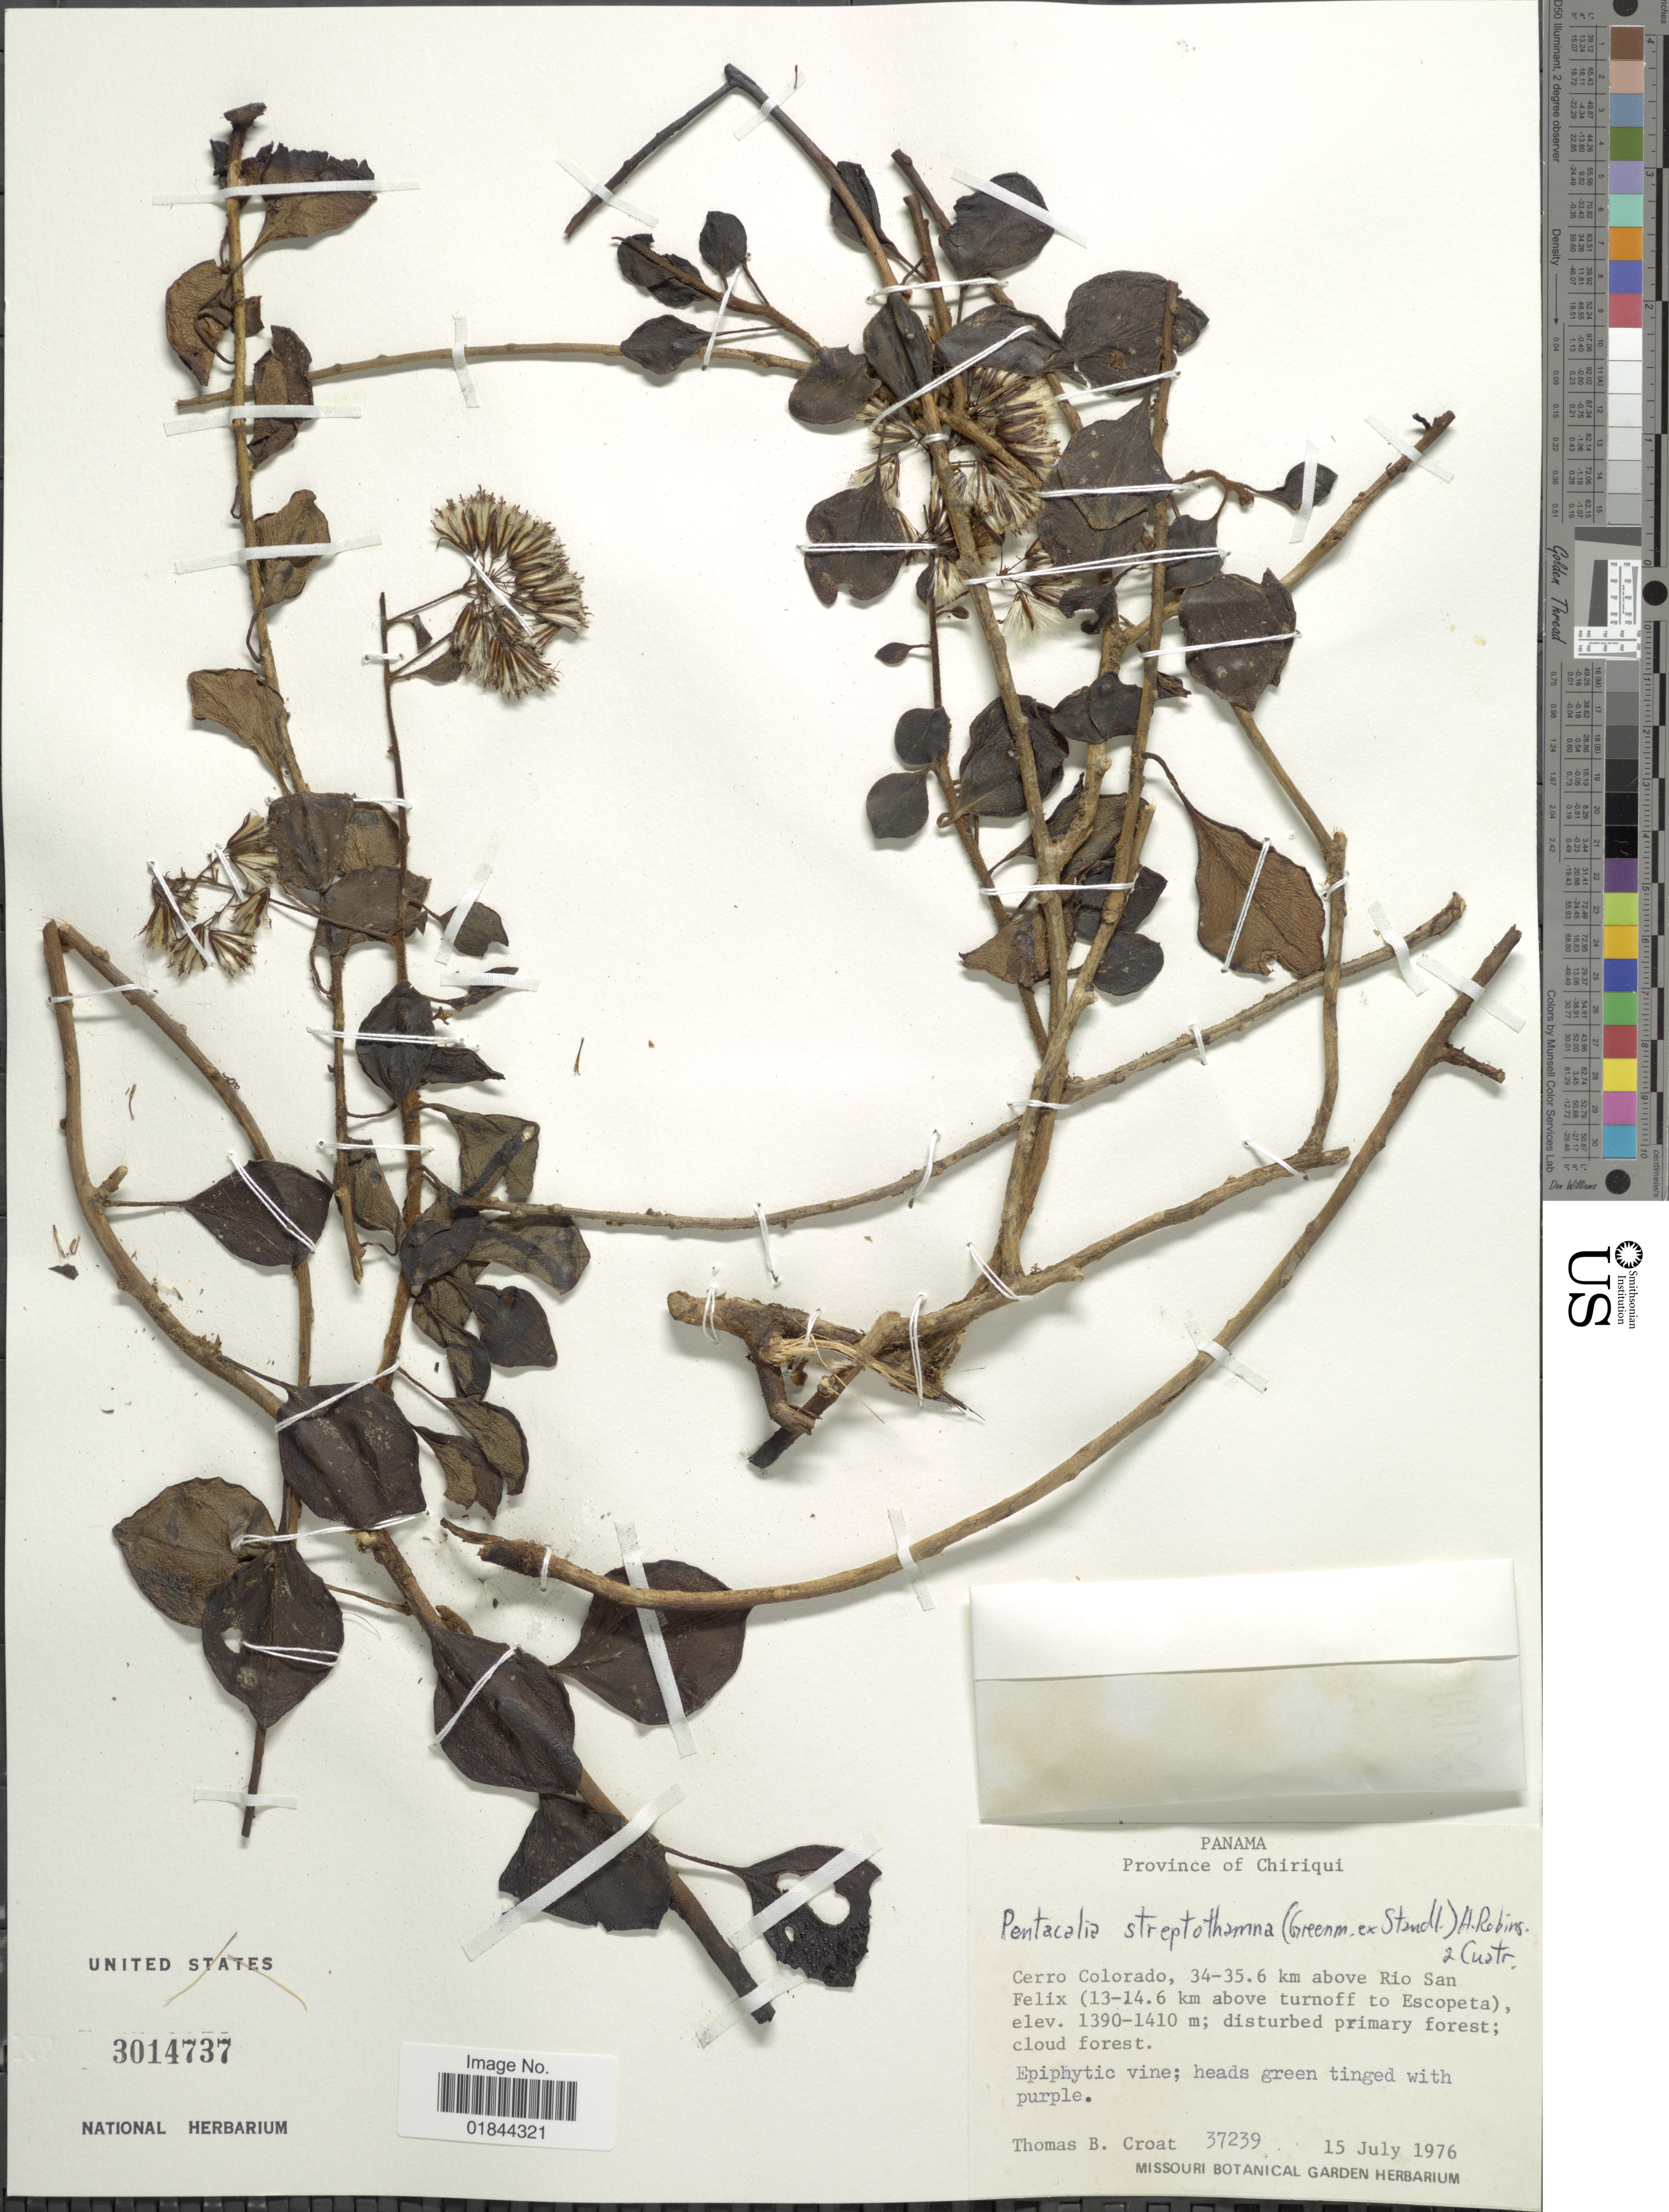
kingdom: Plantae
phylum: Tracheophyta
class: Magnoliopsida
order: Asterales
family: Asteraceae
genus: Pentacalia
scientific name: Pentacalia streptothamna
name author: (Greenm. ex Standl.) H. Rob. & Cuatrec.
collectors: T. B. Croat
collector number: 37239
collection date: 1976-07-15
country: Panama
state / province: Chiriqui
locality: Cerro Colorado, 34-35.6 km above Rio San Felix (13-14.6 km above turnoff to Escopeta)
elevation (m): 1390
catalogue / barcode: US 3014737